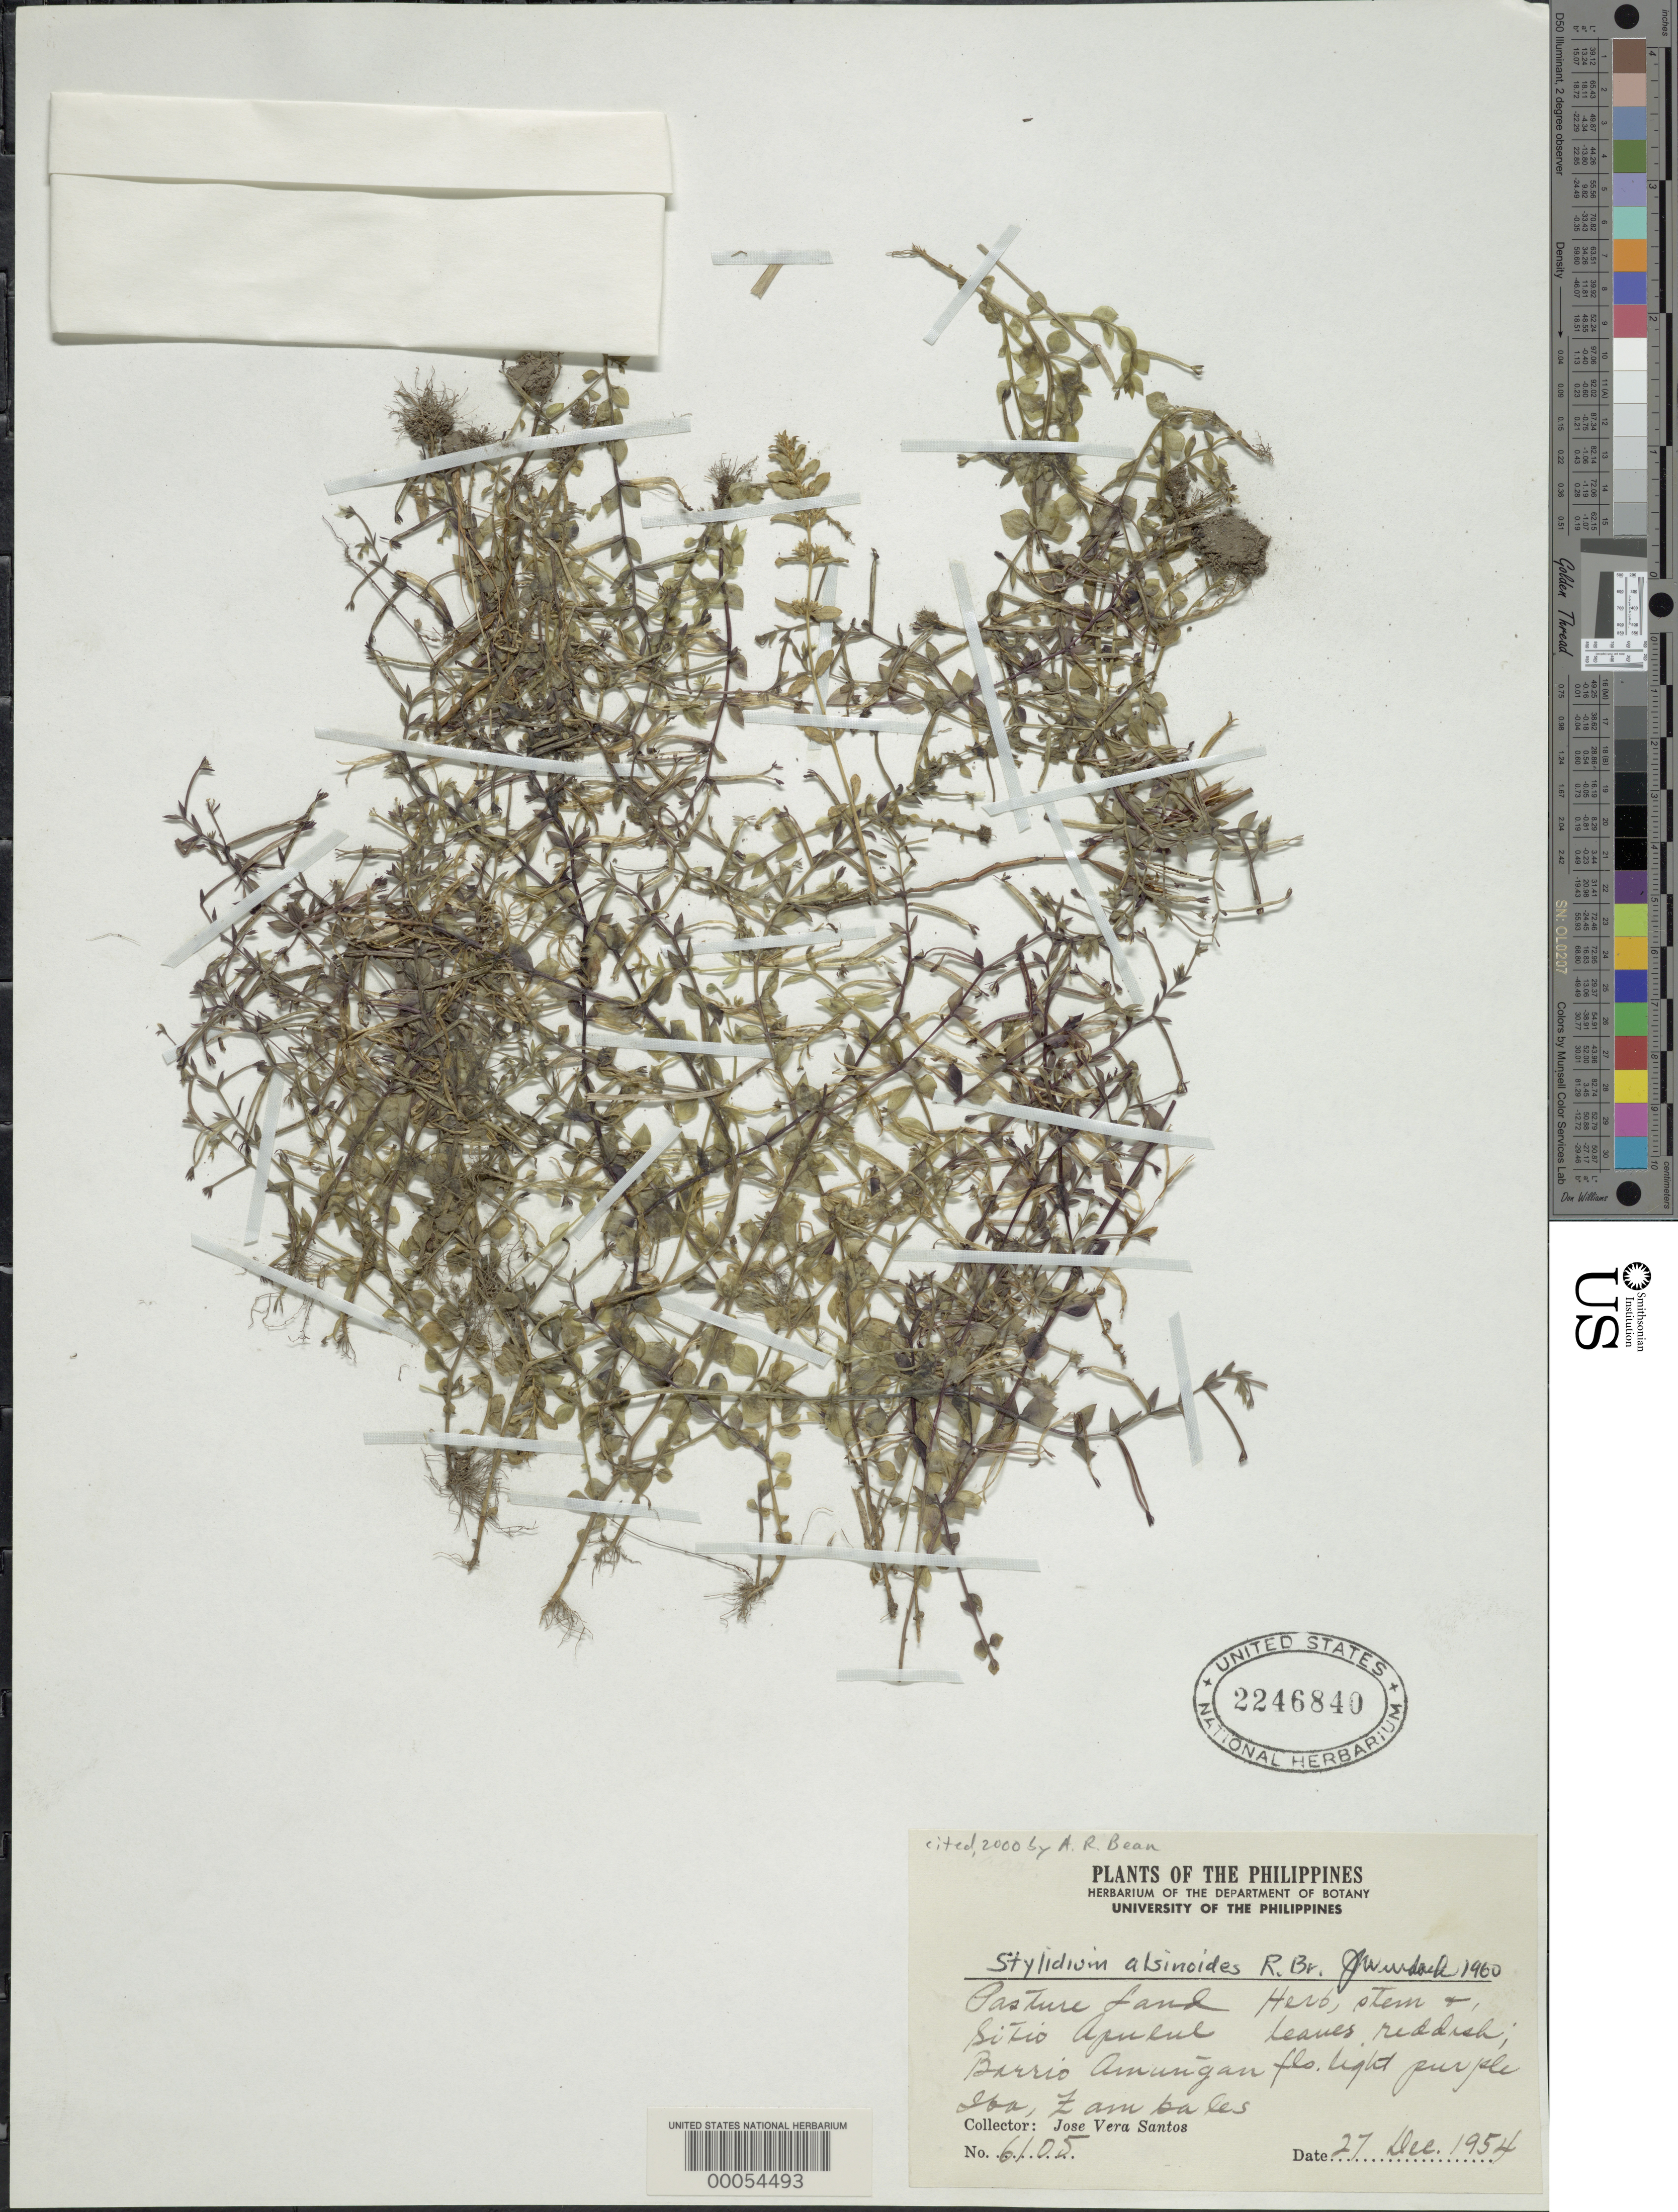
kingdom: Plantae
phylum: Tracheophyta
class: Magnoliopsida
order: Asterales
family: Stylidiaceae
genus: Stylidium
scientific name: Stylidium alsinoides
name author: R. Br.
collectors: J. Santos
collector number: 6105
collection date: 1954-12-27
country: Philippines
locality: Pasture Land. Barrio Amungan Iba, Zambales.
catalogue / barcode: US 2246840